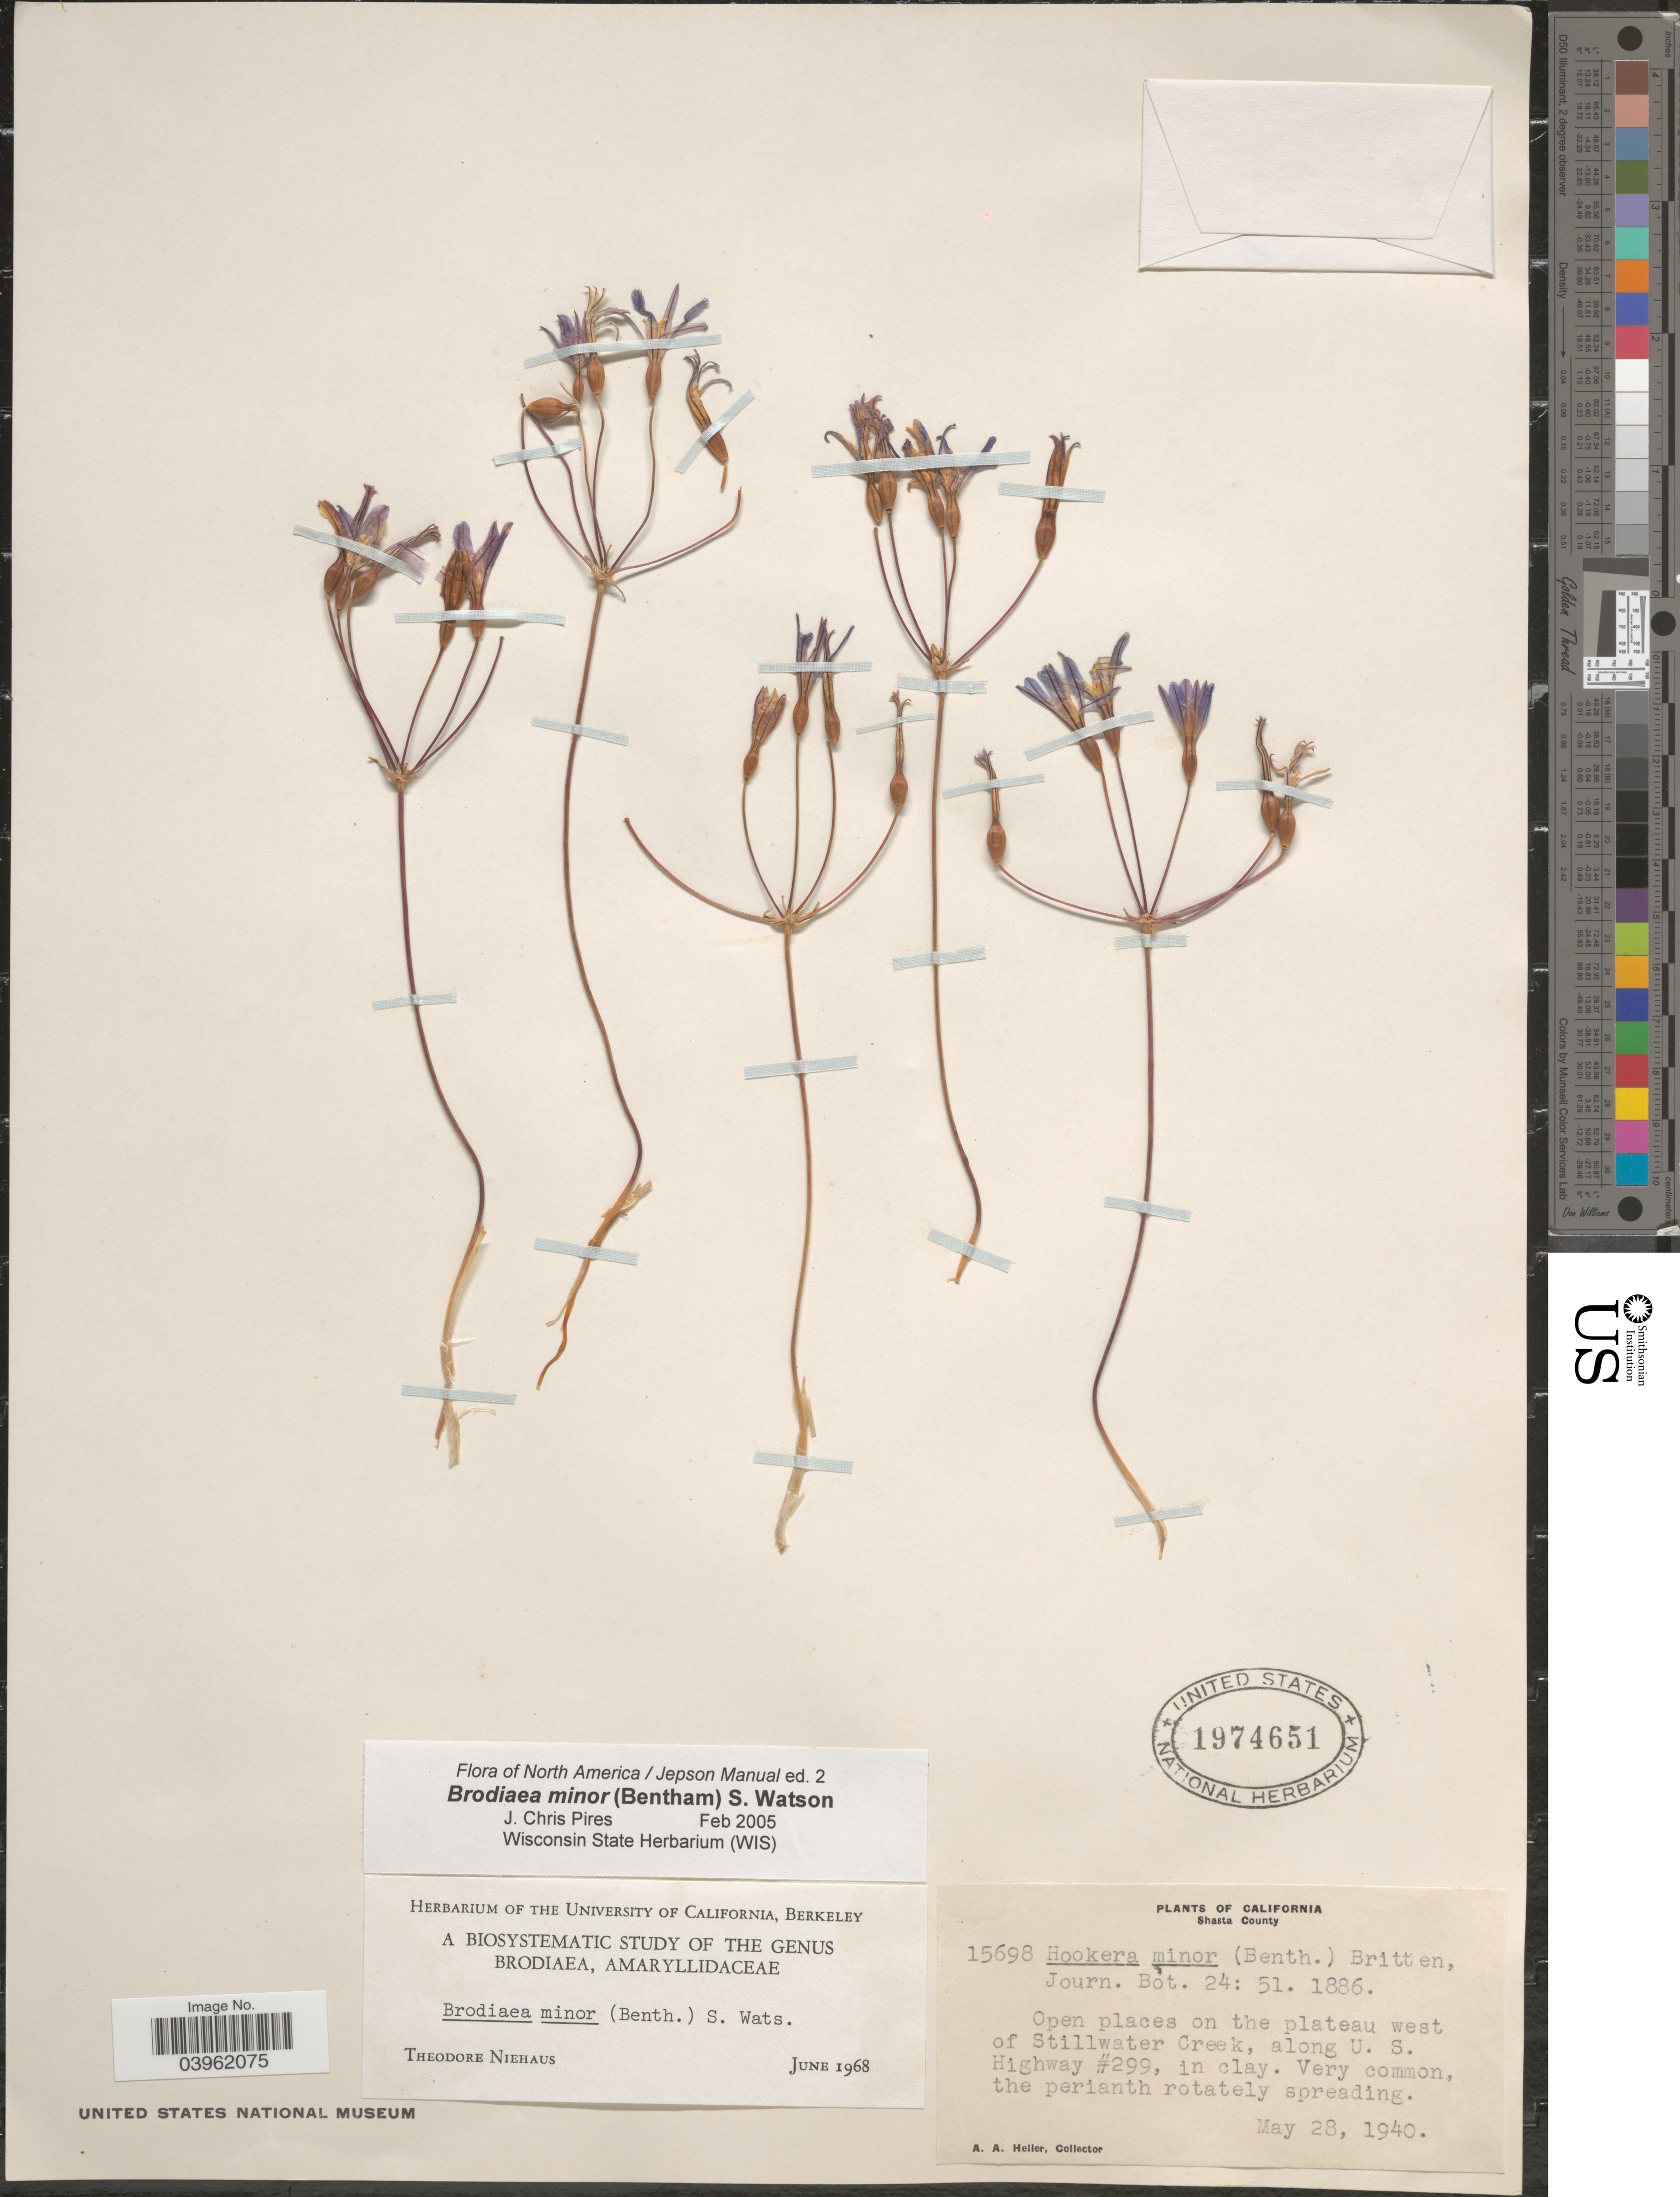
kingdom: Plantae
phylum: Tracheophyta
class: Liliopsida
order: Asparagales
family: Asparagaceae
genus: Brodiaea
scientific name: Brodiaea minor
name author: (Benth.) S. Watson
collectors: A. A. Heller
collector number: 15698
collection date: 1940-05-28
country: United States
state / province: California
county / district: Shasta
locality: Shasta County. On the plateau west of Stillwater Creek, along U. S. Highway #299.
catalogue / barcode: US 1974651